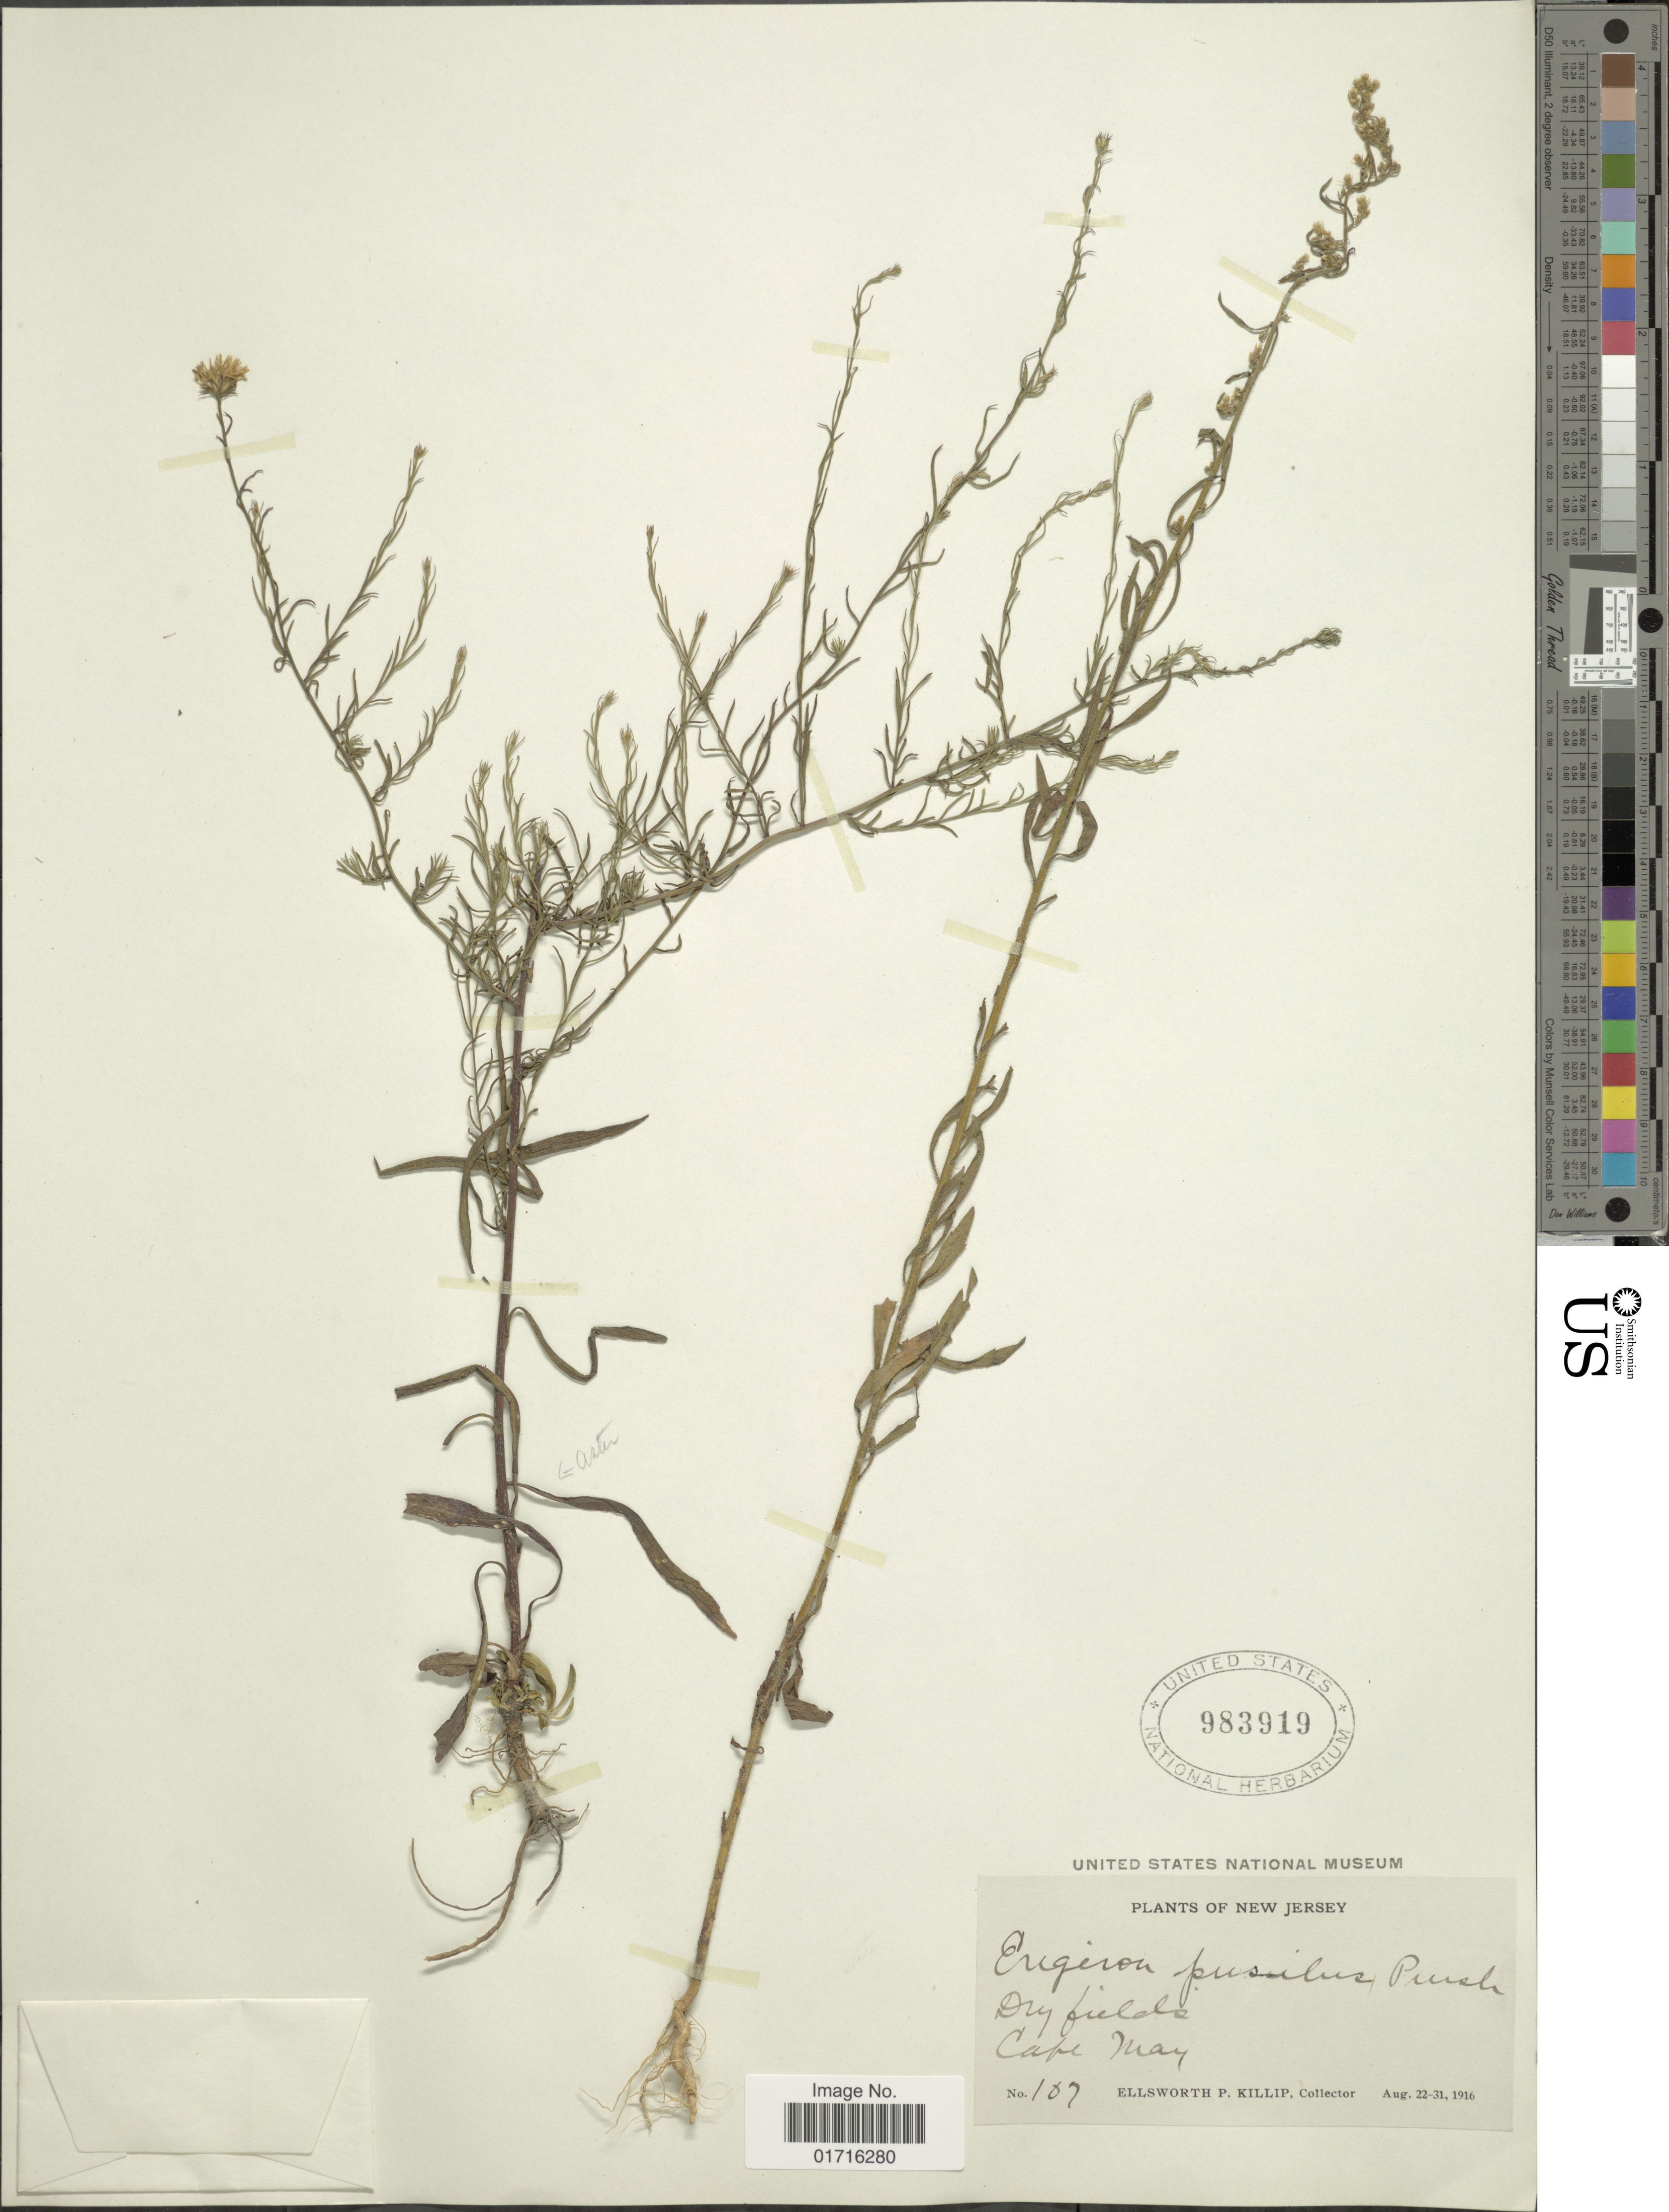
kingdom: Plantae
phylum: Tracheophyta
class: Magnoliopsida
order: Asterales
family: Asteraceae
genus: Conyza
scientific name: Conyza pusilla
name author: Houtt.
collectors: E. P. Killip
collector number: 107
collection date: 1916-08-22/1916-08-31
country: United States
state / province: New Jersey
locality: Cape May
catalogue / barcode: US 983919